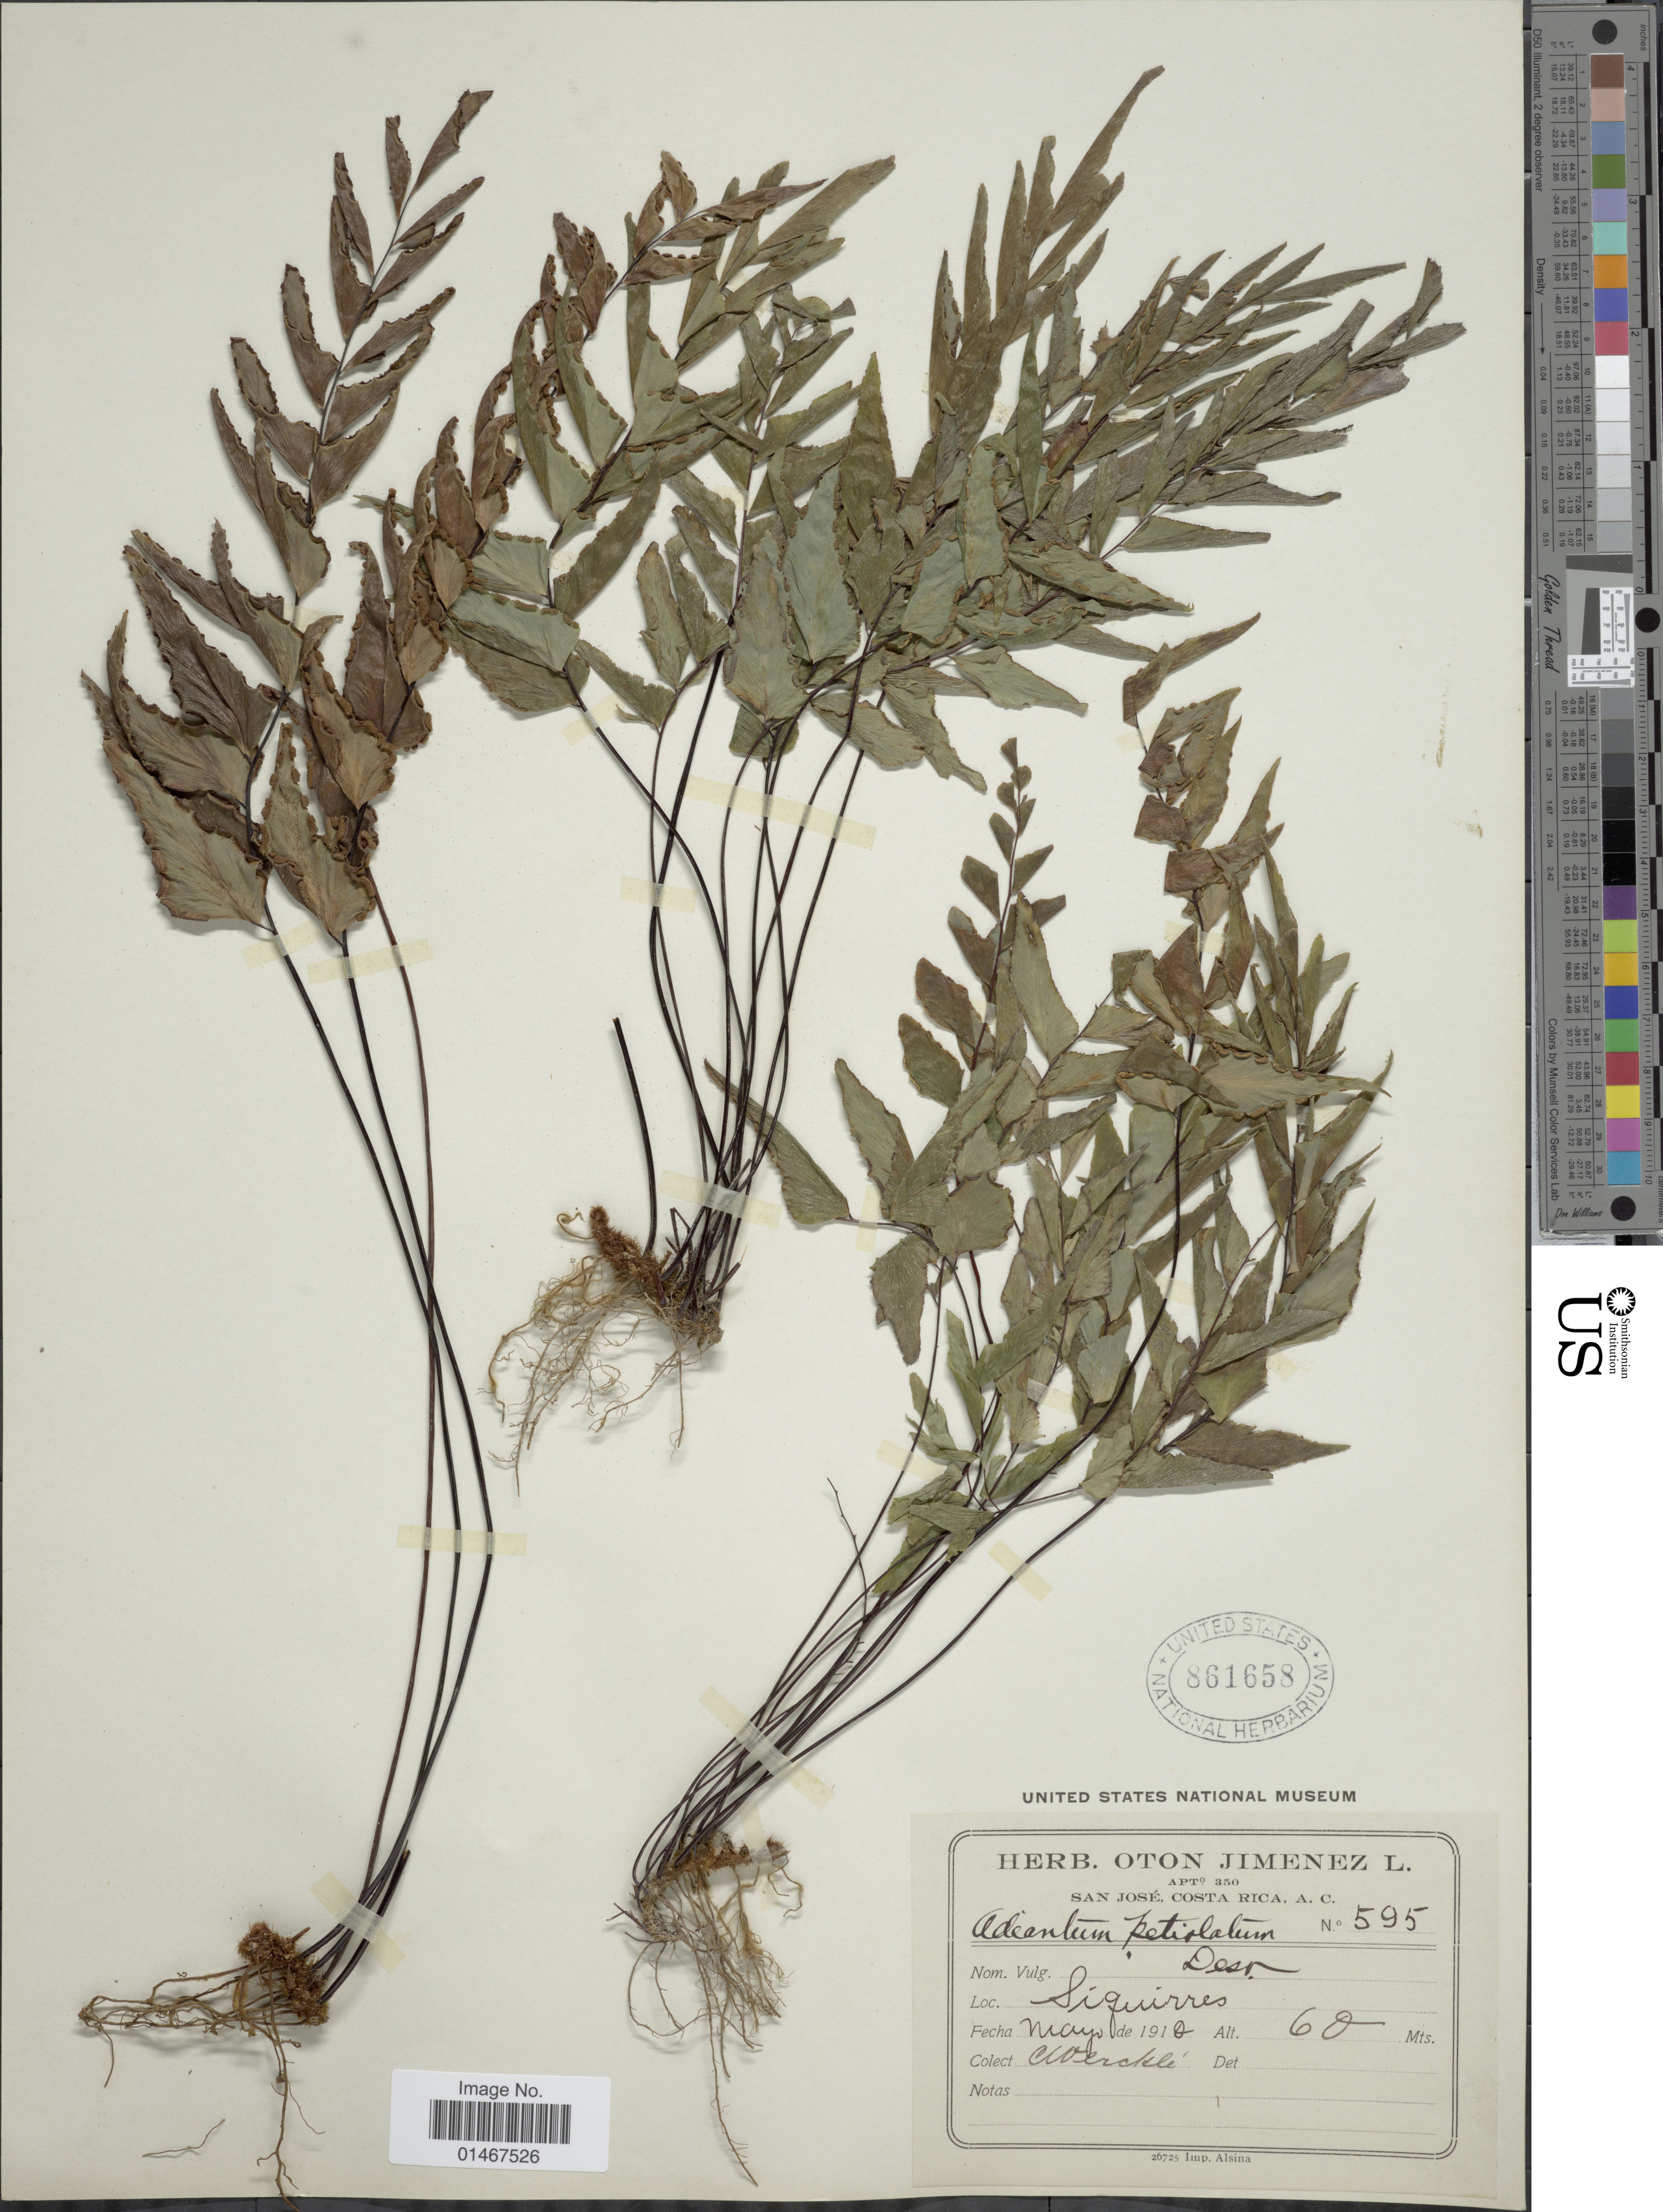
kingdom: Plantae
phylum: Tracheophyta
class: Polypodiopsida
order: Polypodiales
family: Pteridaceae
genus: Adiantum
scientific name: Adiantum petiolatum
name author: Desv.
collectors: C. Wercklé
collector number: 595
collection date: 1910-05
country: Costa Rica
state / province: San José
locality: Siquirres.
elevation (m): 60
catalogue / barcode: US 861658